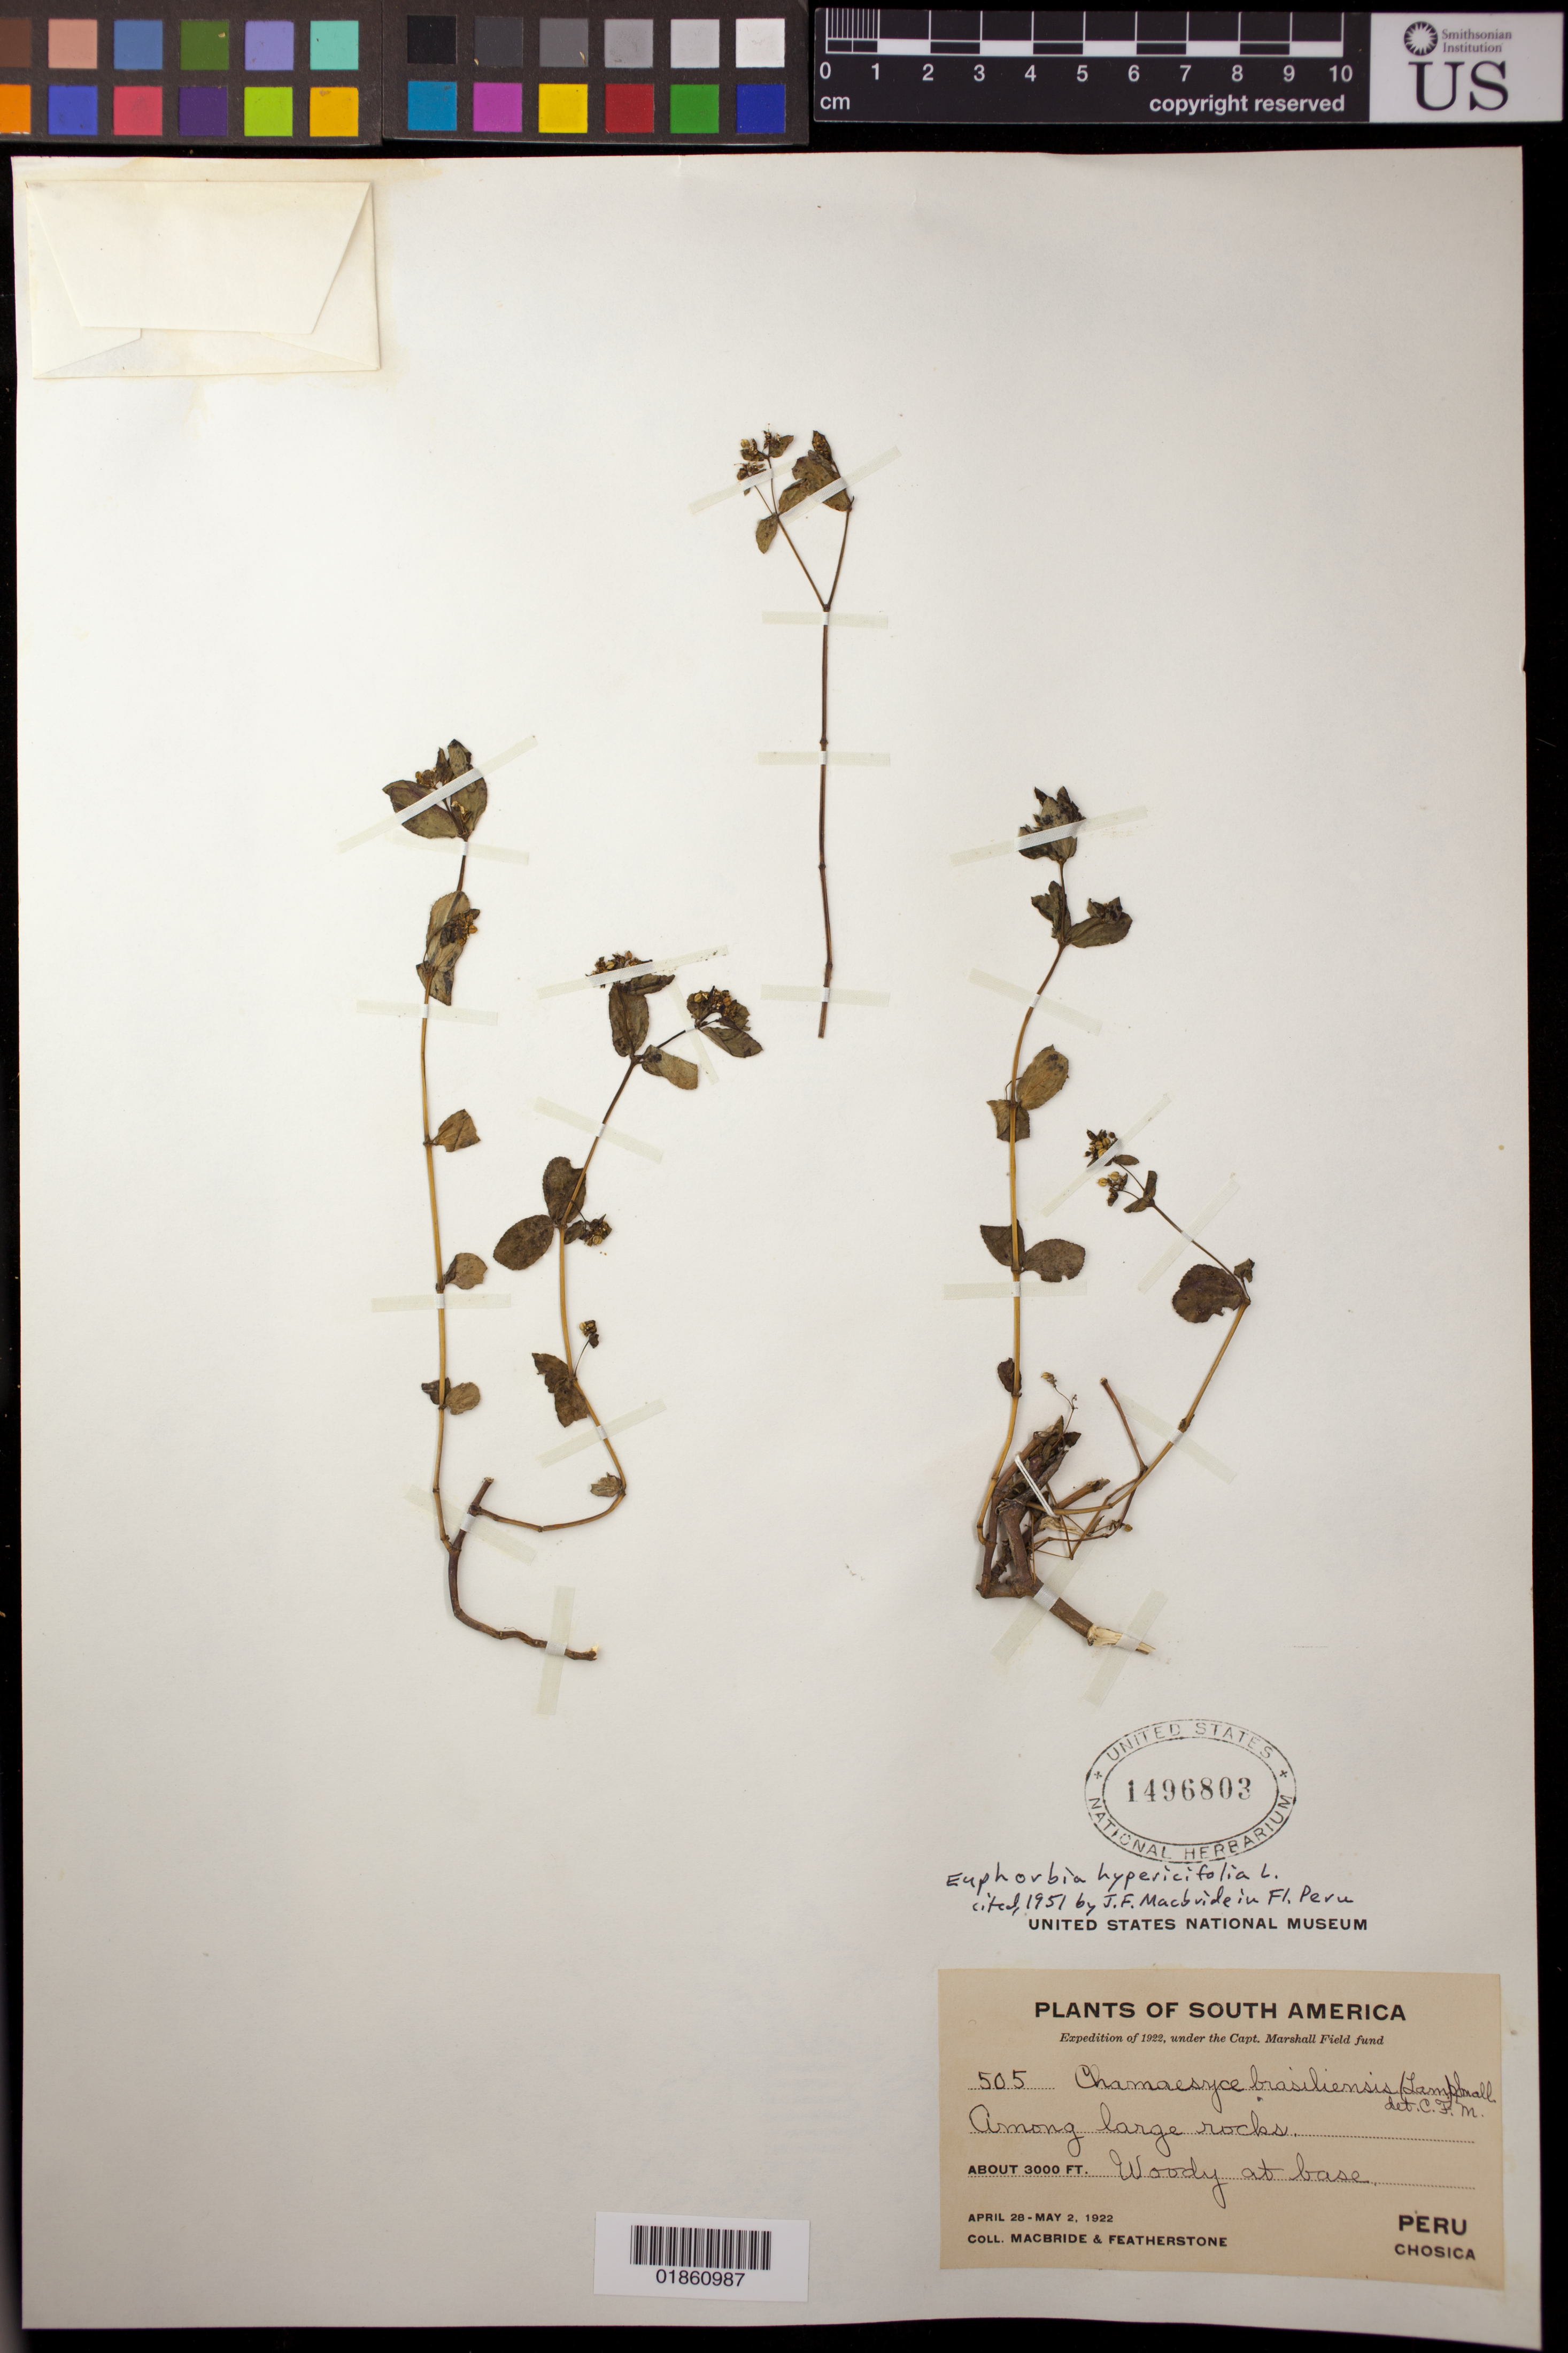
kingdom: Plantae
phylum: Tracheophyta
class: Magnoliopsida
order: Malpighiales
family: Euphorbiaceae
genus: Euphorbia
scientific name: Euphorbia hypericifolia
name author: L.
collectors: J. F. Macbride & W. Featherstone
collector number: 505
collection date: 1922-04-28/1922-05-02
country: Peru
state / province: Lima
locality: Chosica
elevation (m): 914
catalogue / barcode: US 1496803